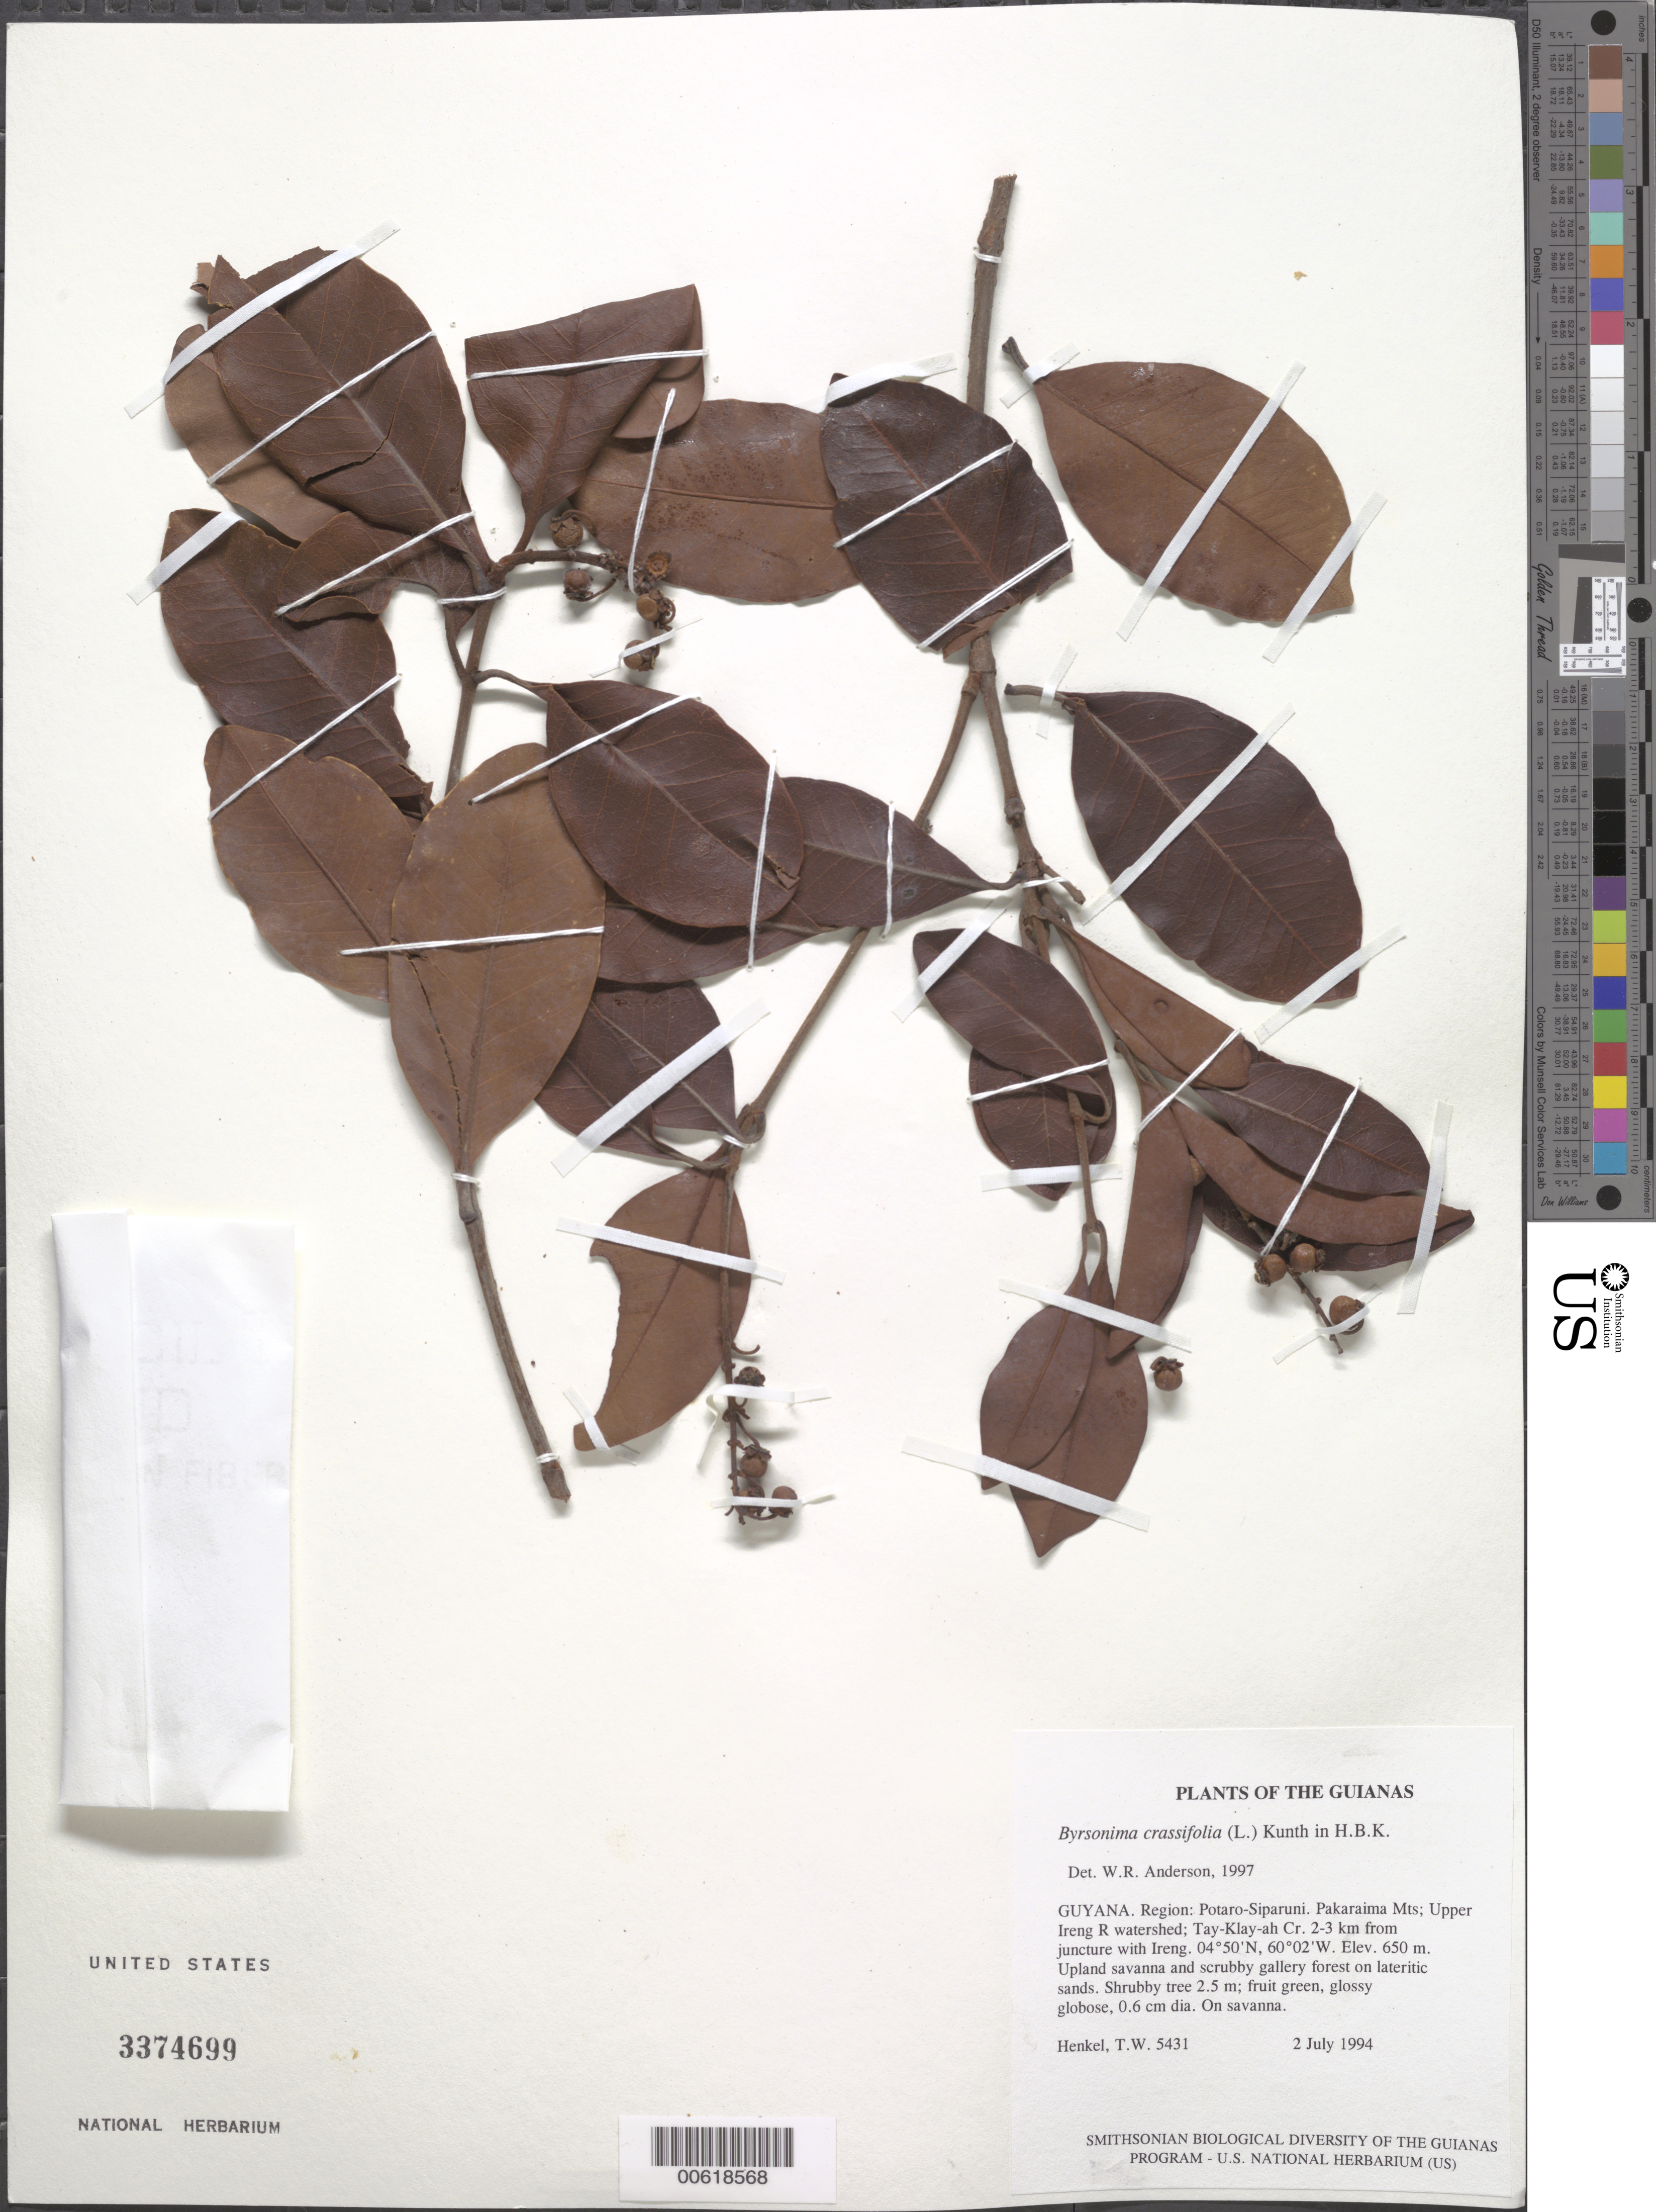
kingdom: Plantae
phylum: Tracheophyta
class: Magnoliopsida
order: Malpighiales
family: Malpighiaceae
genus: Byrsonima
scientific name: Byrsonima crassifolia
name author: (L.) Kunth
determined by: Anderson, W. R., (MICH), University of Michigan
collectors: T. Henkel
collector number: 5431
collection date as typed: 2 July 1994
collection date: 1994-07-02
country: Guyana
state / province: Potaro-Siparuni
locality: Pakaraima Mts; Upper Ireng R watershed; Tay-Klay-ah Cr. 2-3 km from juncture with Ireng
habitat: Upland savanna and scrubby gallery forest on lateritic sands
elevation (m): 650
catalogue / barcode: US 3374699